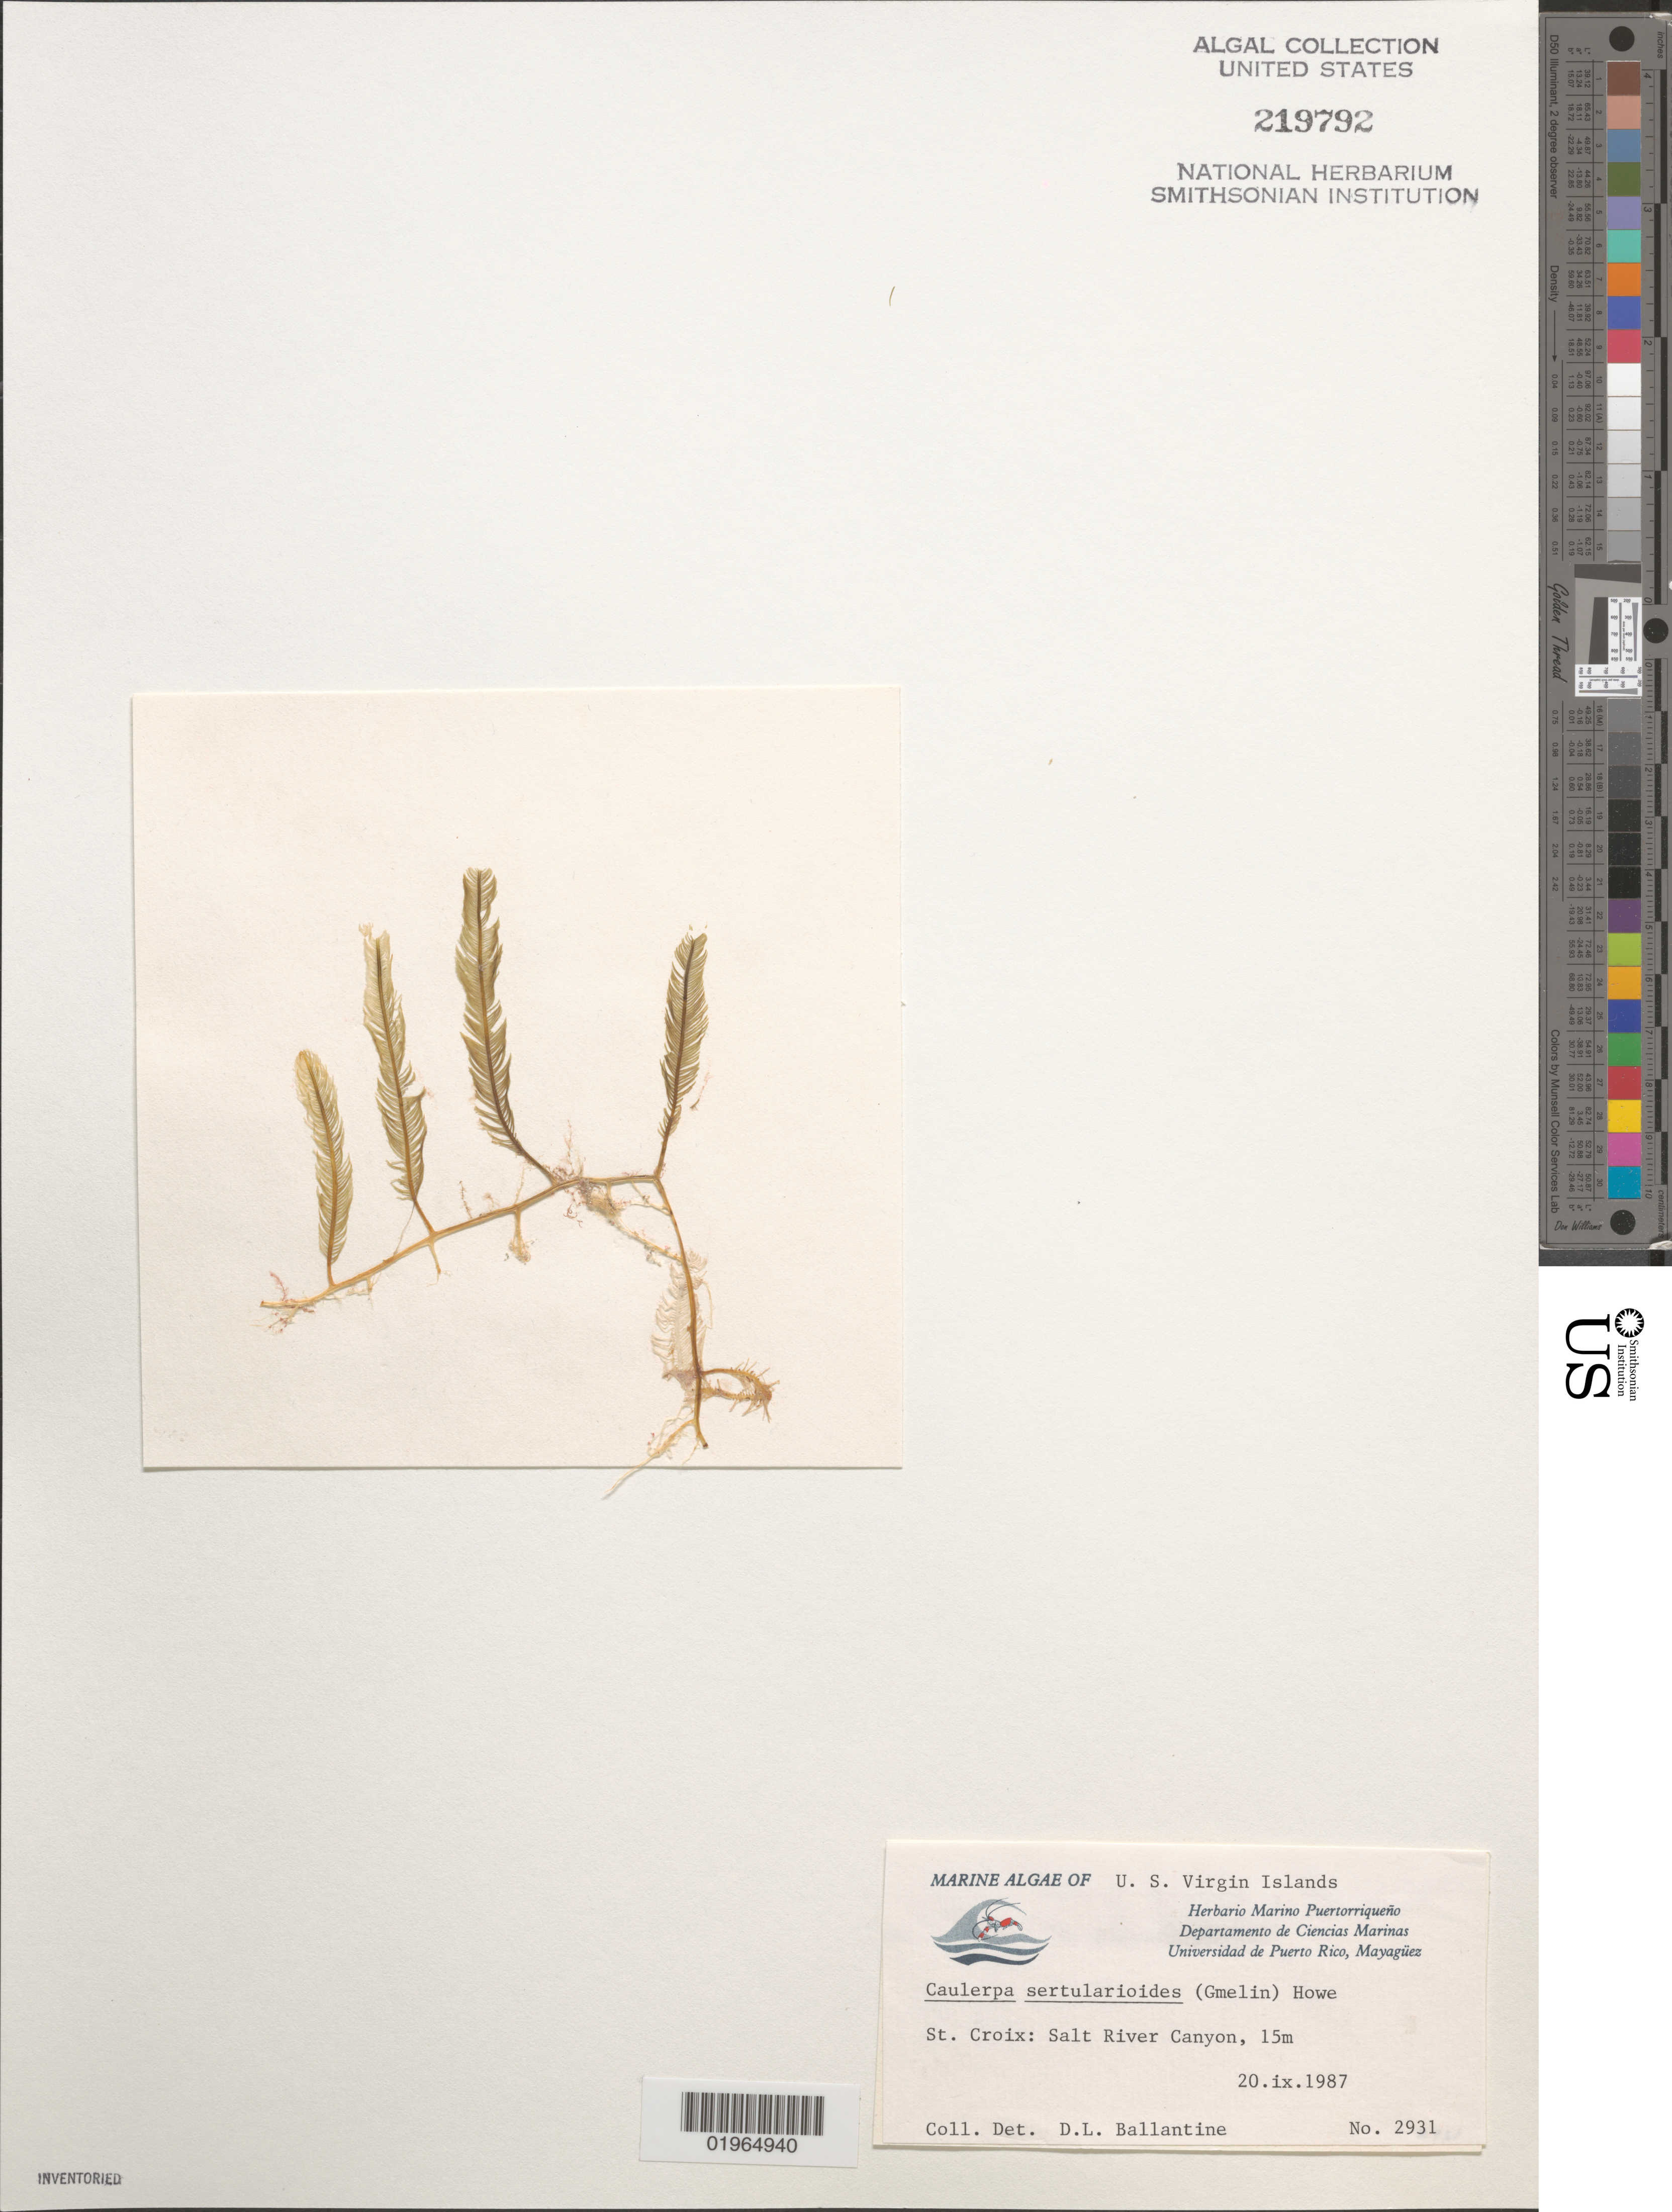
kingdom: Plantae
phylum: Chlorophyta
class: Ulvophyceae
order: Bryopsidales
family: Caulerpaceae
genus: Caulerpa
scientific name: Caulerpa sertularioides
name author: (S.G. Gmel.) M. Howe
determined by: Ballantine, D. L.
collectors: D.L. Ballantine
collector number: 2931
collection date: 1987-09-20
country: U.S. Virgin Islands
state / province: St. Croix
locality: Salt River Canyon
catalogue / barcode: US 219792